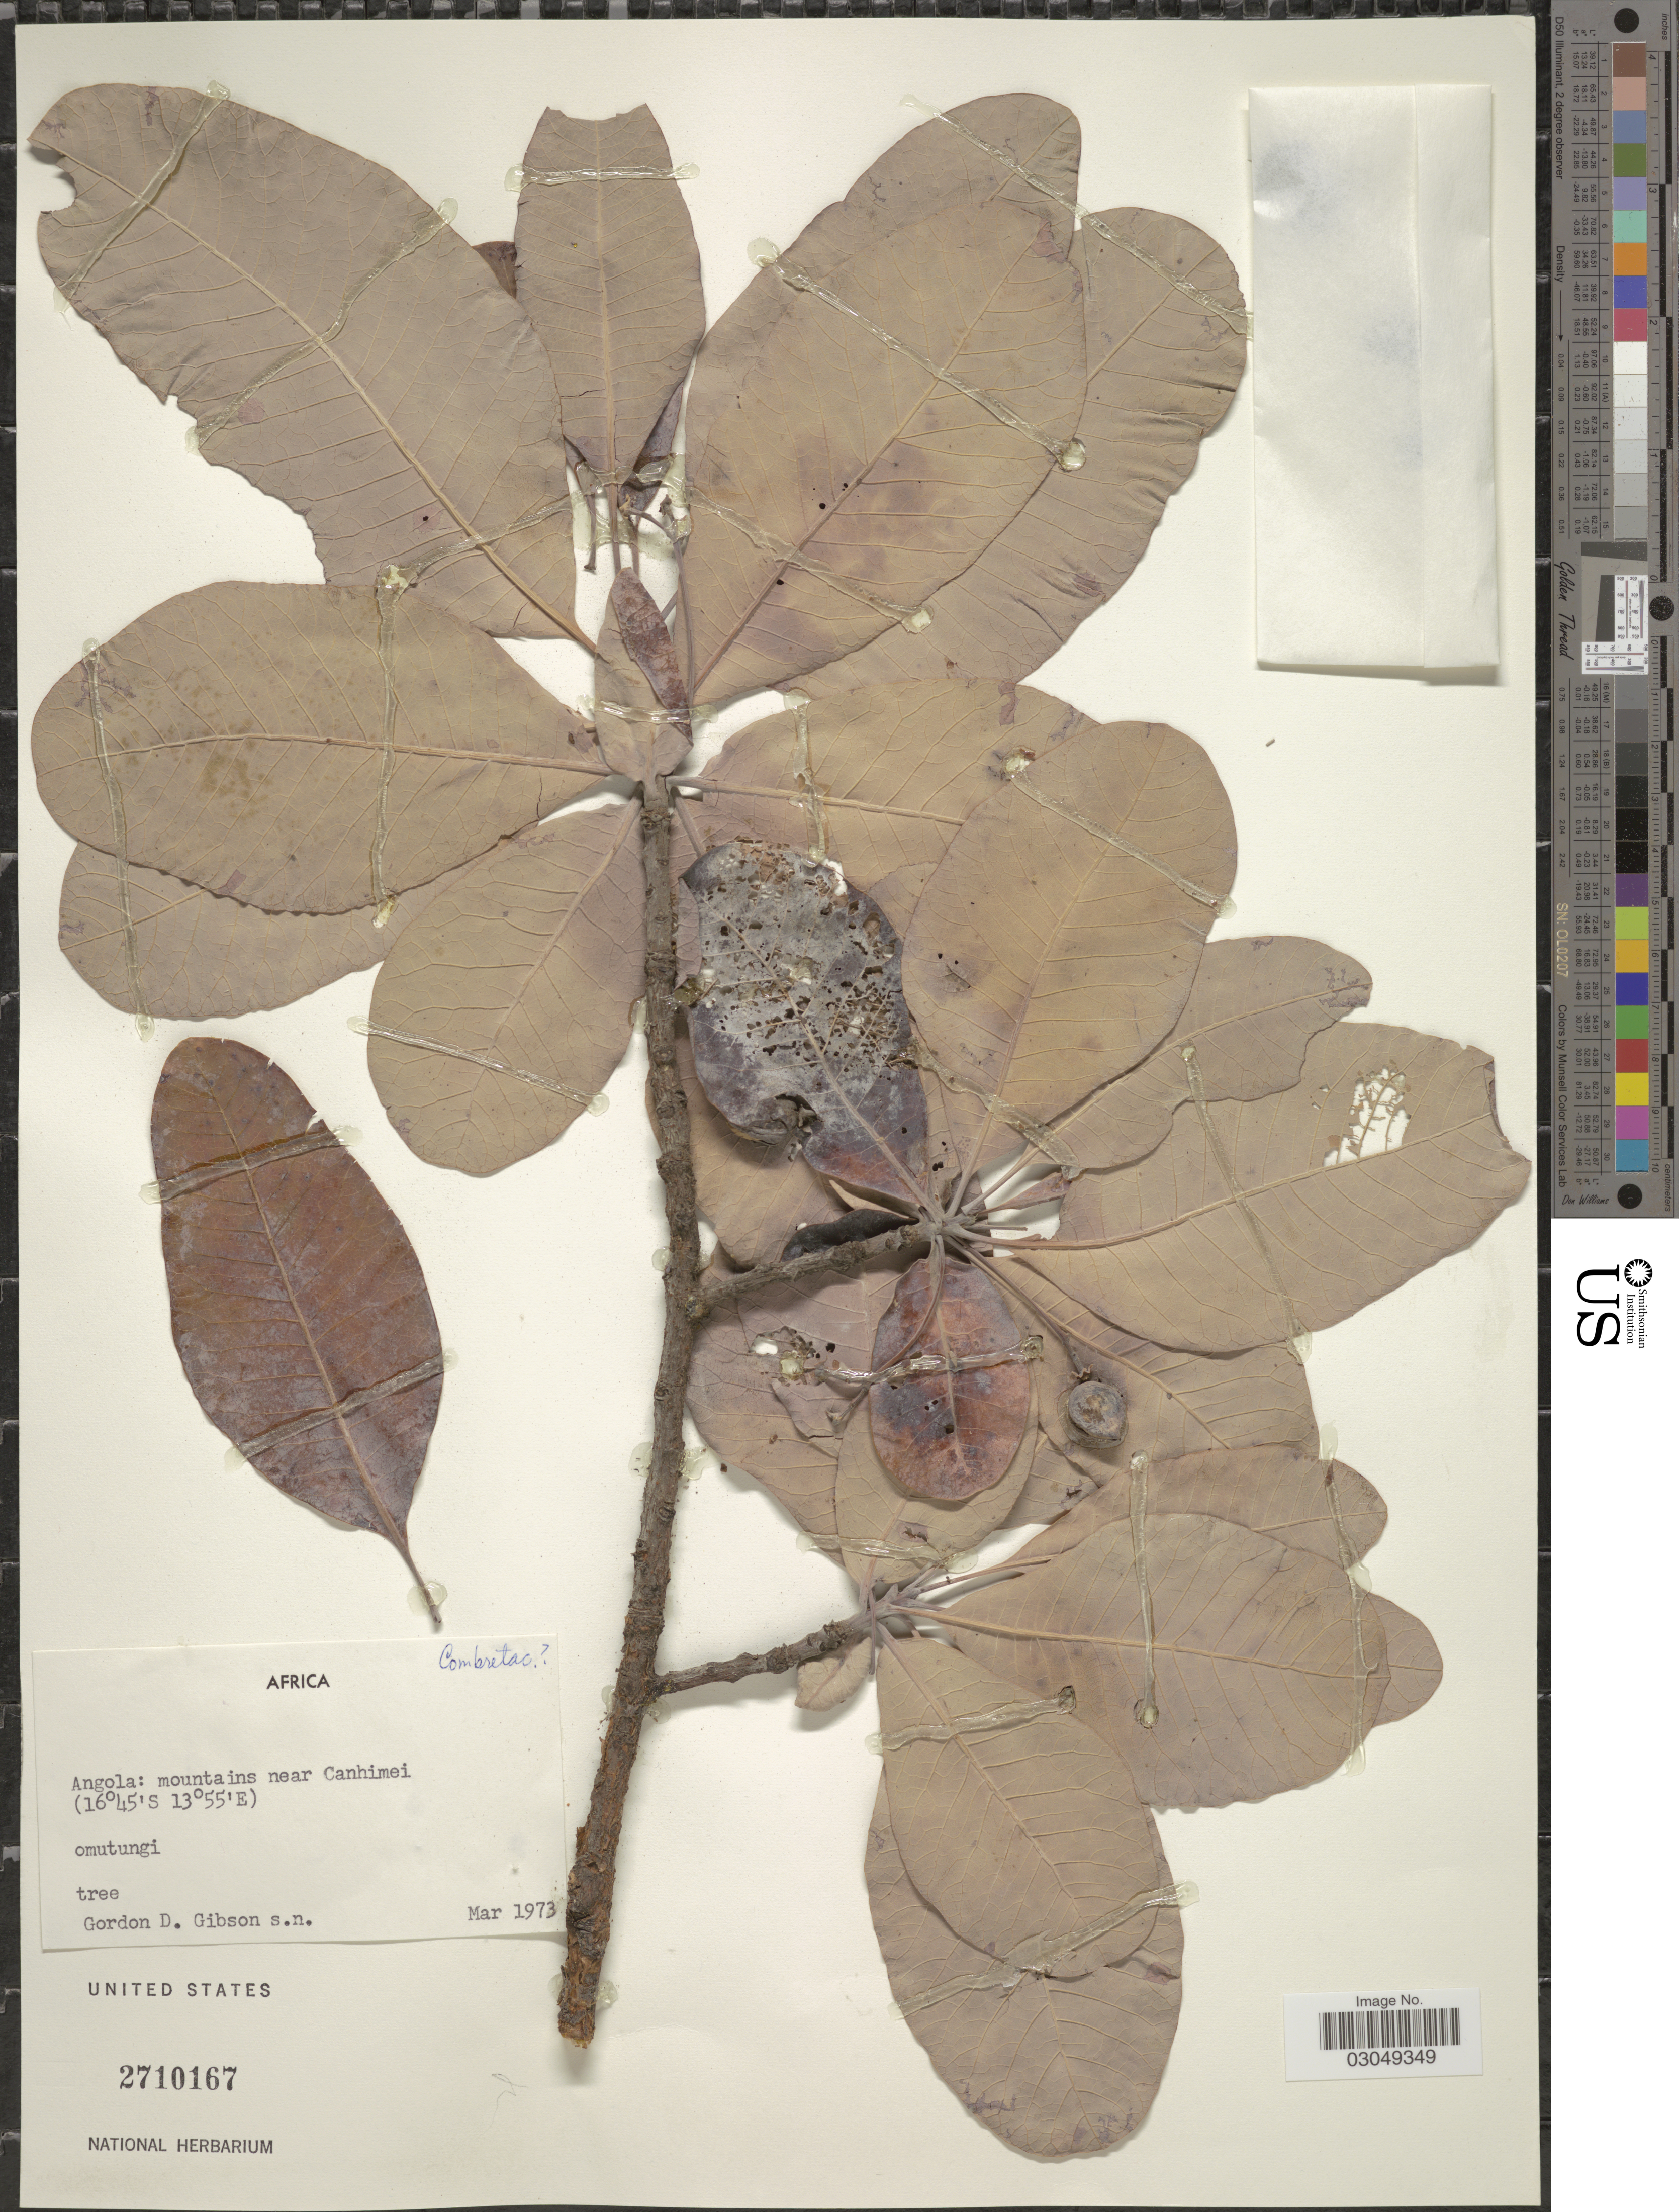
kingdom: Plantae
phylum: Tracheophyta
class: Magnoliopsida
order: Myrtales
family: Combretaceae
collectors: G. D. Gibson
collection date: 1973-03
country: Angola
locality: Mountains near Canhimei.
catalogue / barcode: US 2710167